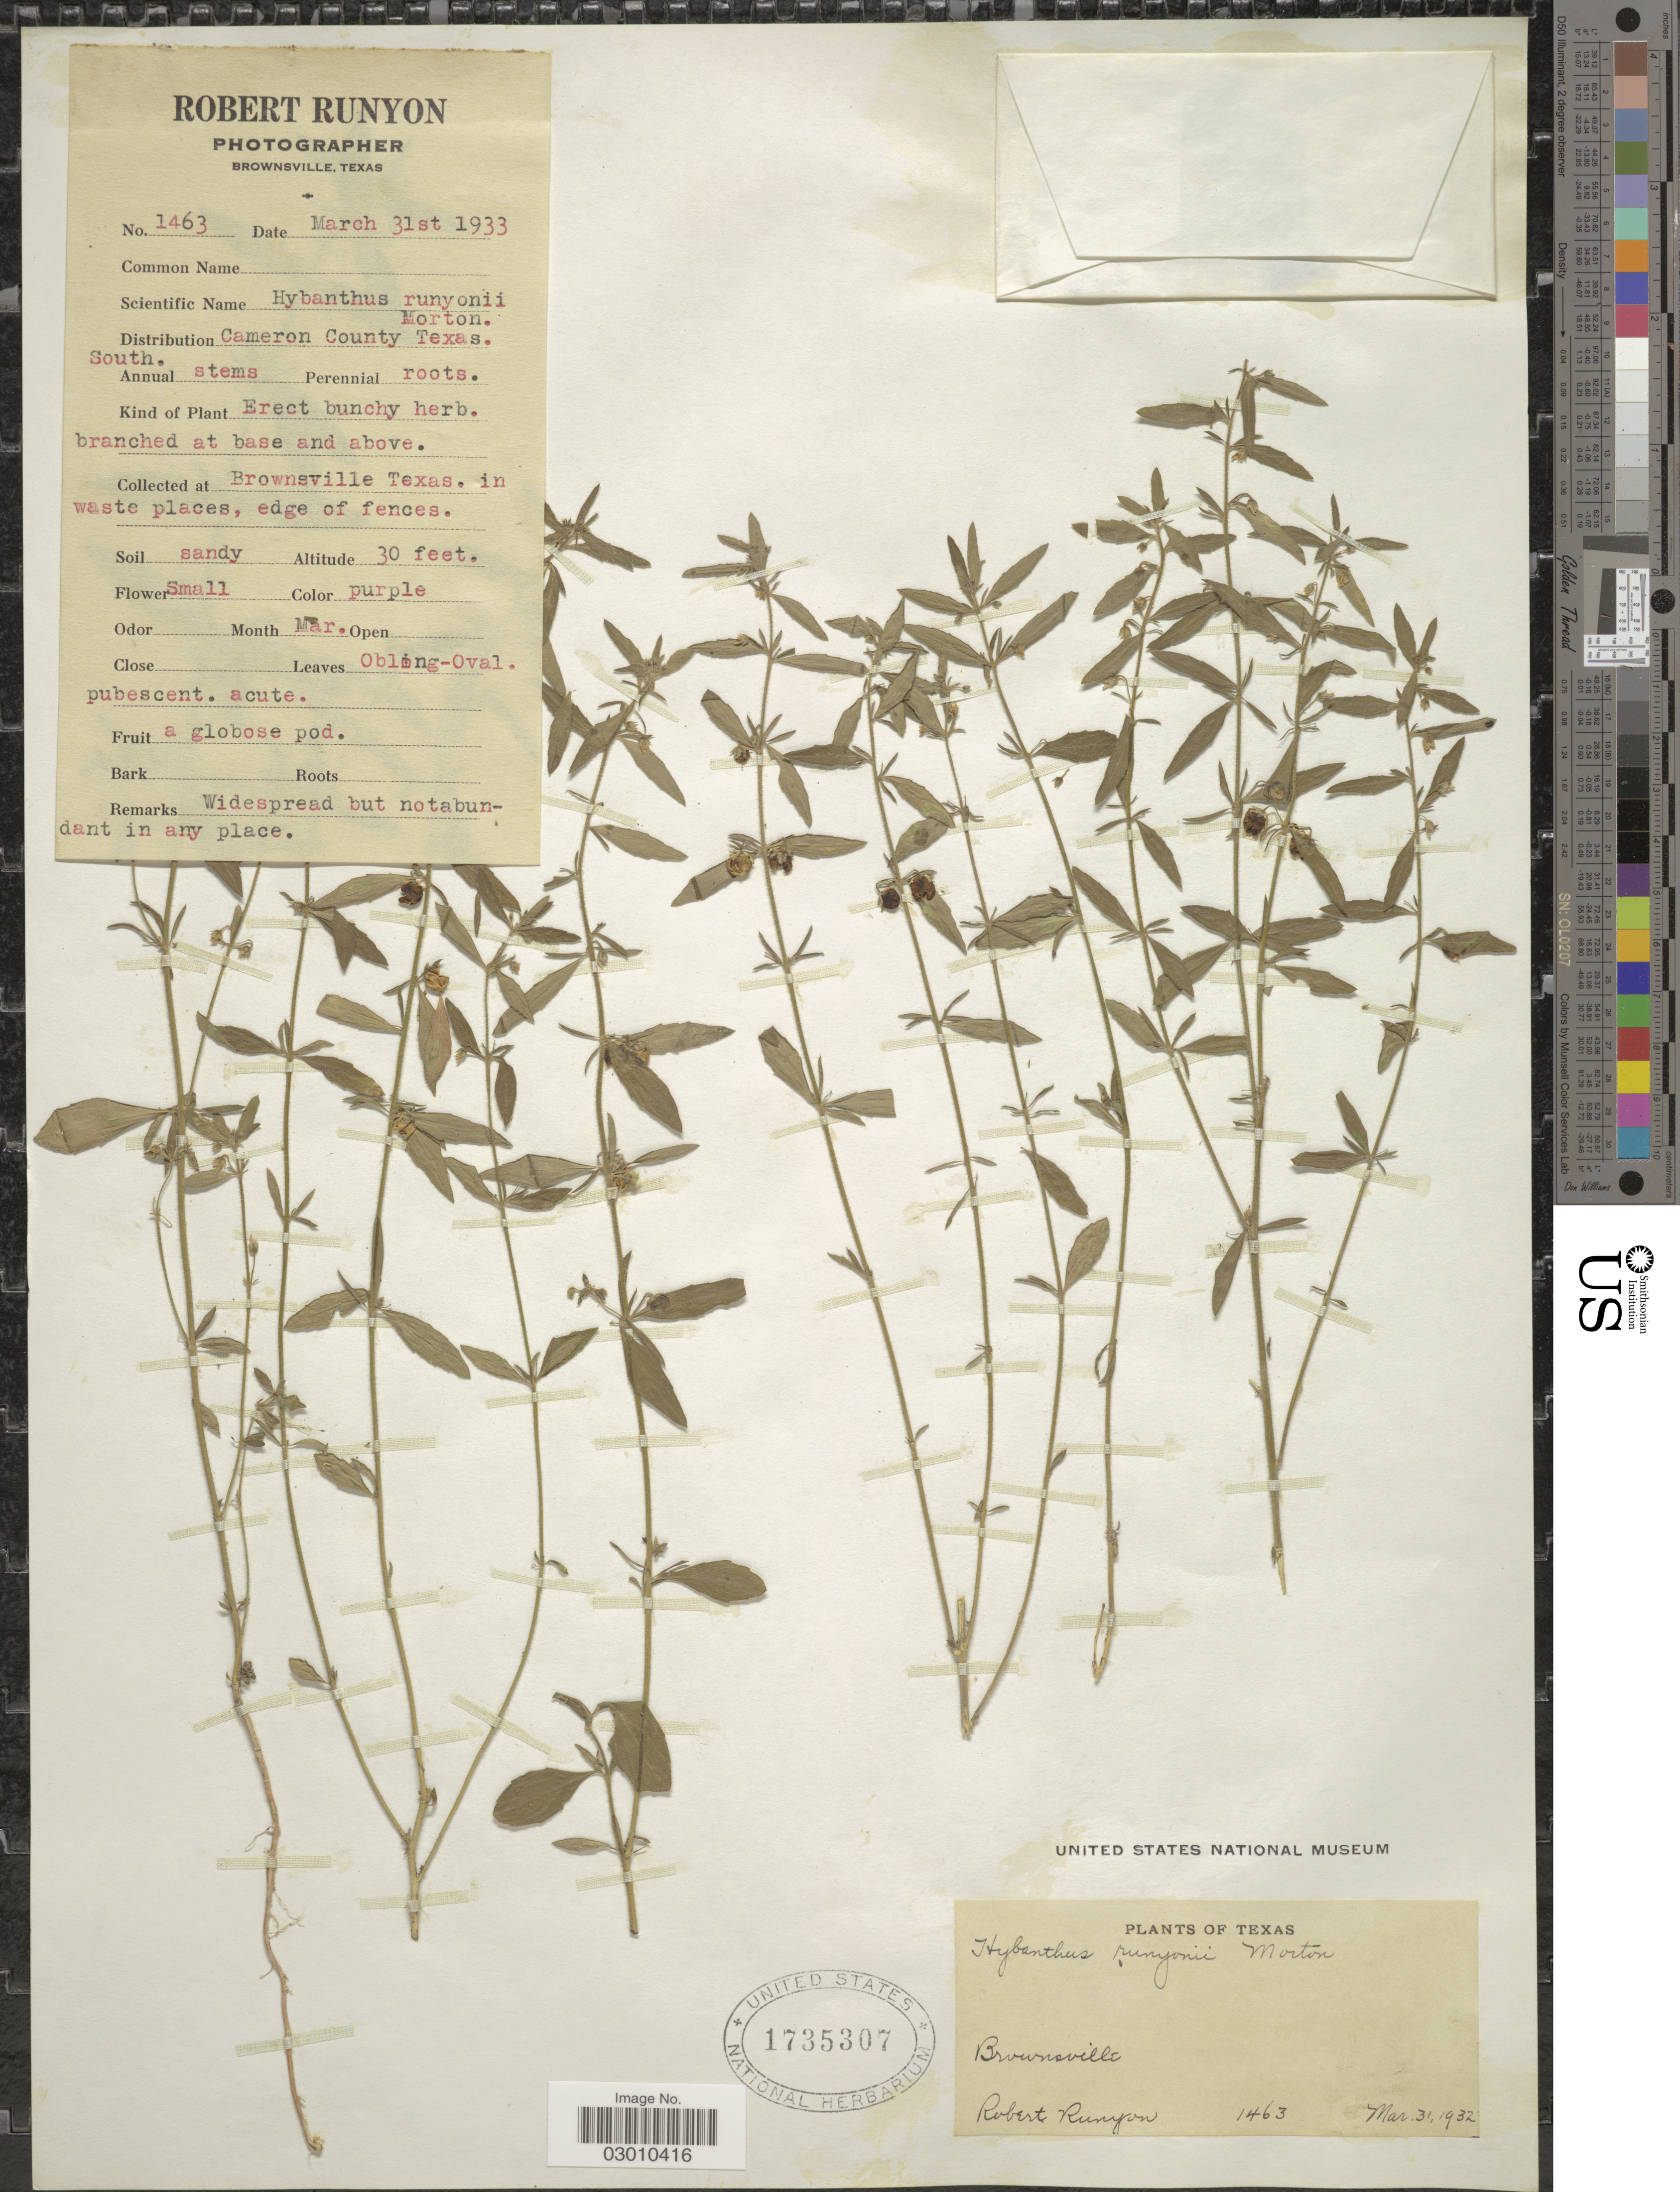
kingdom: Plantae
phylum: Tracheophyta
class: Magnoliopsida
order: Malpighiales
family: Violaceae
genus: Pombalia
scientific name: Pombalia verticillata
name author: (Ortega) Paula-Souza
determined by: Strong, Mark T., (BOT), Smithsonian Institution - National Museum of Natural History (UNITED STATES)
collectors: R. Runyon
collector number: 1463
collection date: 1933-03-31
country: United States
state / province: Texas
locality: Brownsville, in waste places, edge of fences.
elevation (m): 9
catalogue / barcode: US 1735307